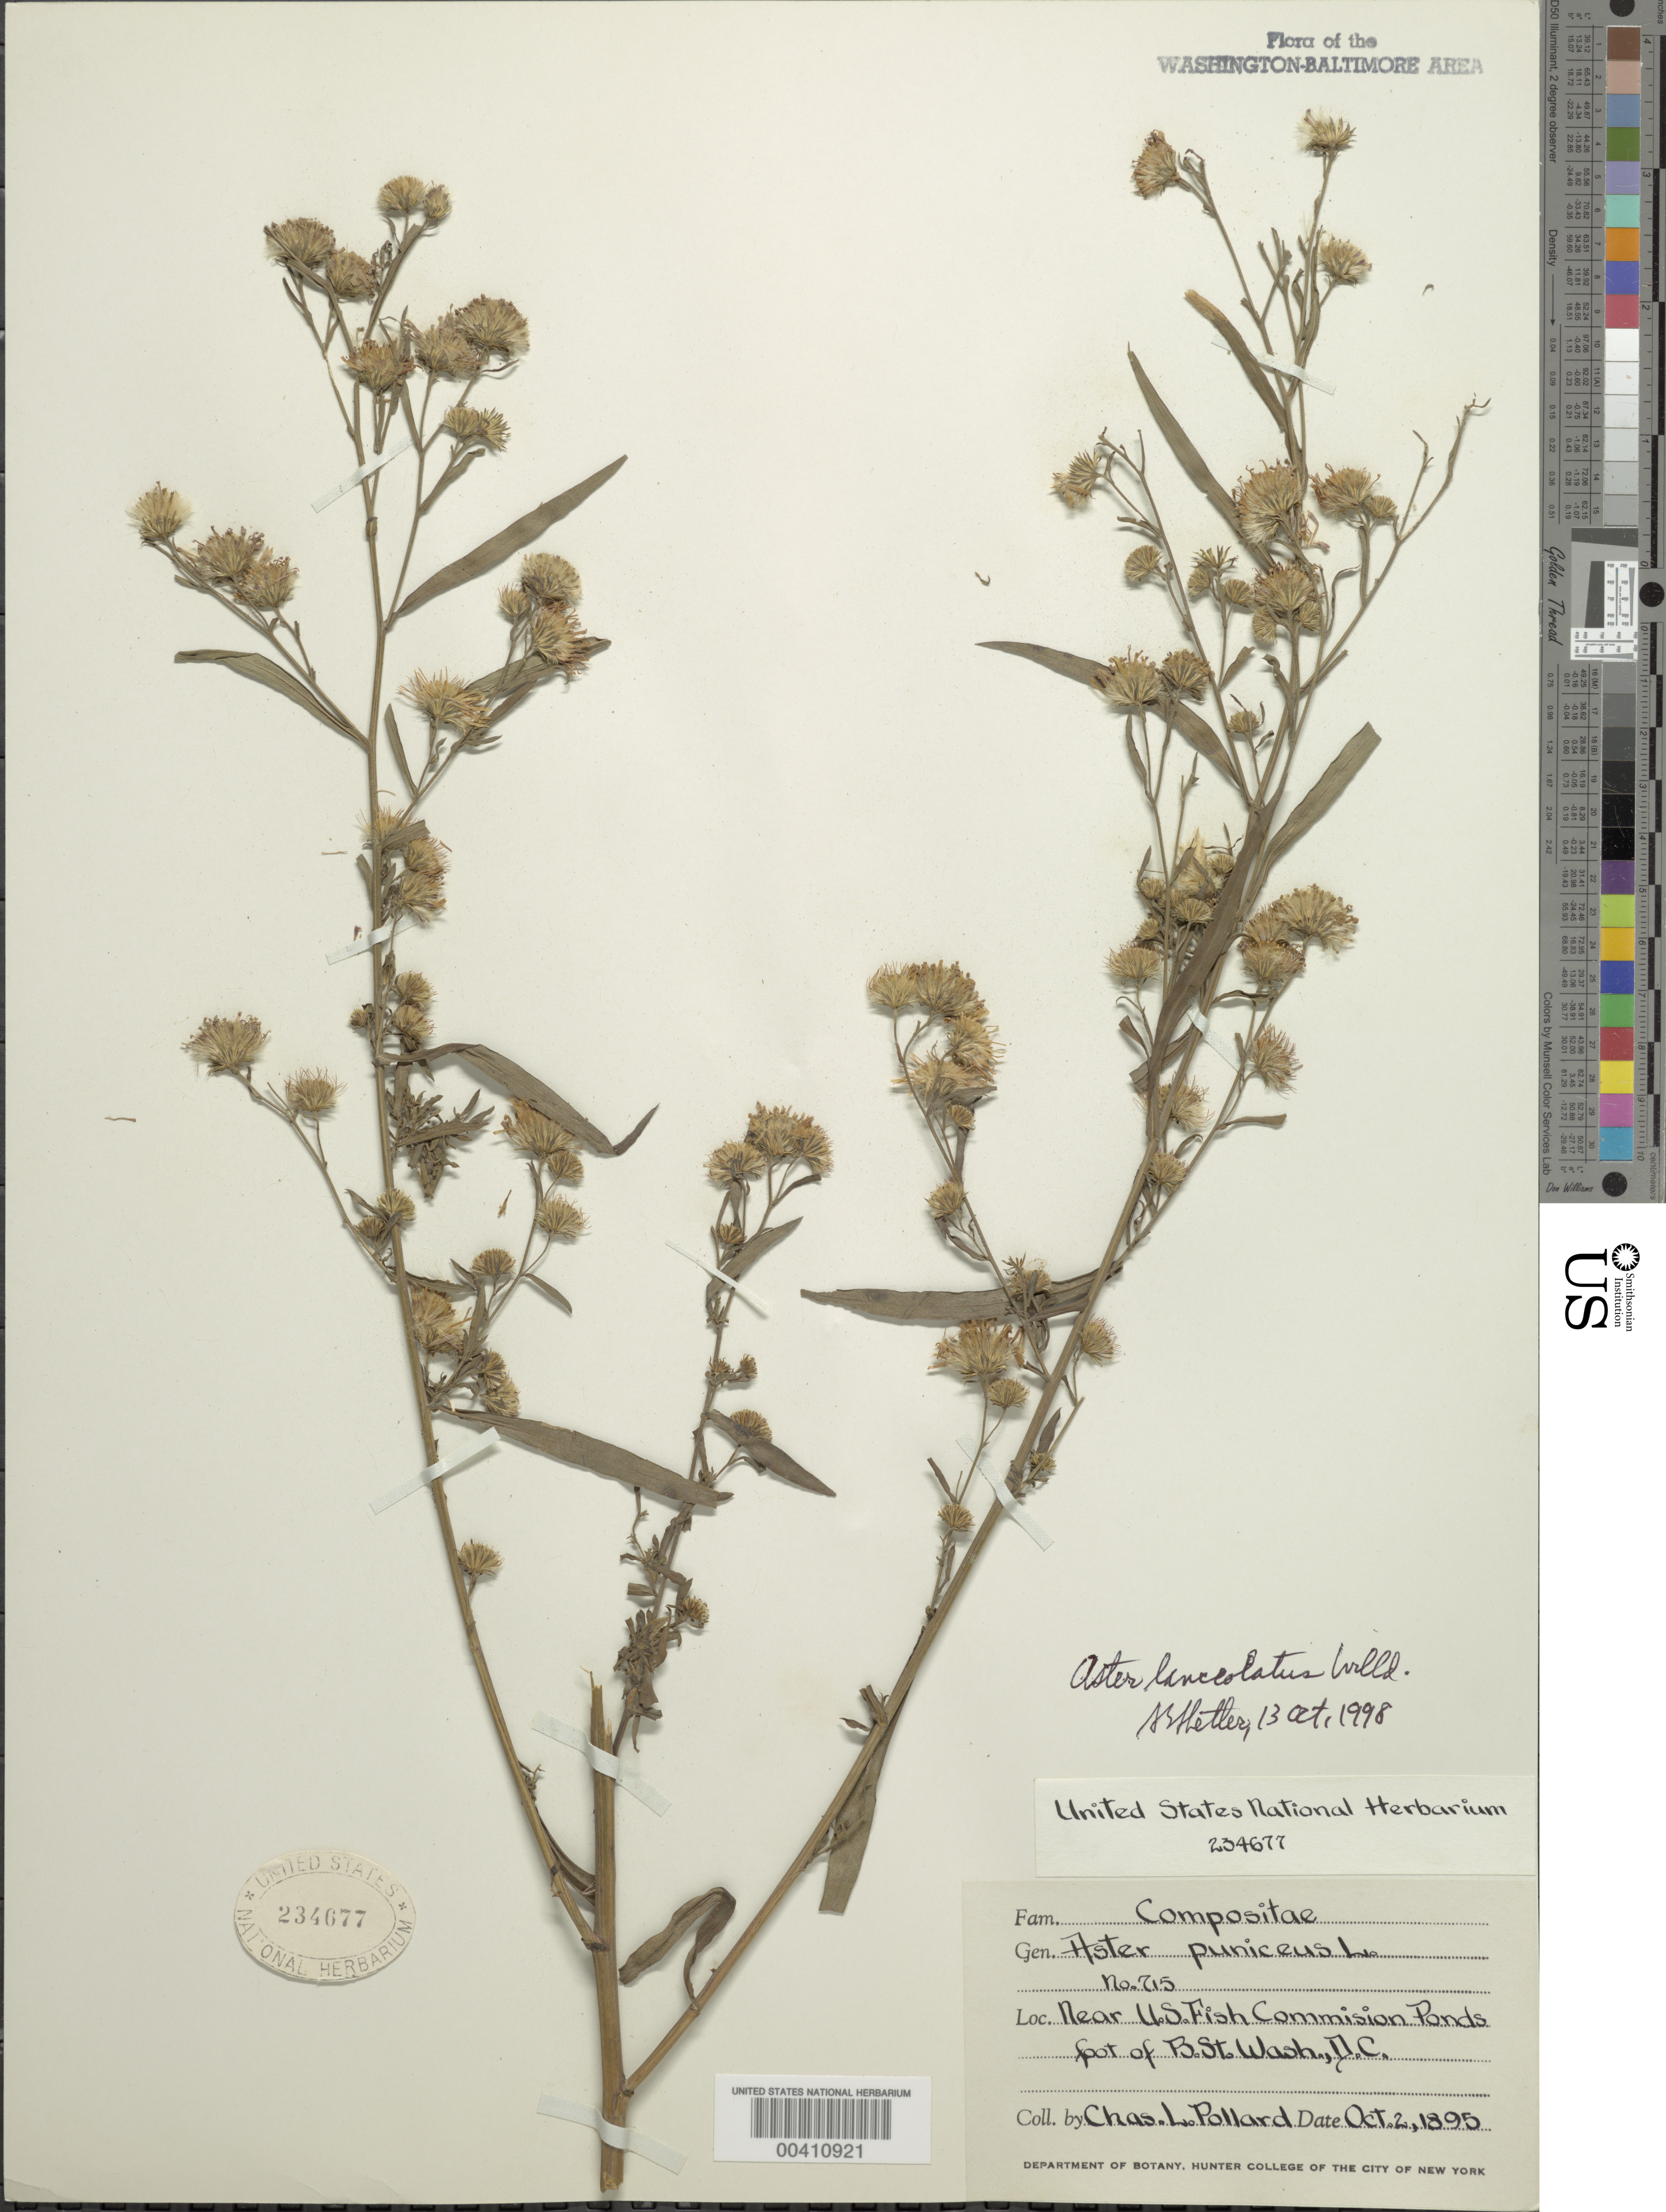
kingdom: Plantae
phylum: Tracheophyta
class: Magnoliopsida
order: Asterales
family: Asteraceae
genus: Symphyotrichum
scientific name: Symphyotrichum lanceolatum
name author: (Willd.) G.L. Nesom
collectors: C. L. Pollard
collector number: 715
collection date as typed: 02 Oct 1895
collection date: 1895-10-02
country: United States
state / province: District of Columbia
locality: B St. U.S. Fish Comm. Ponds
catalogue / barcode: US 234677